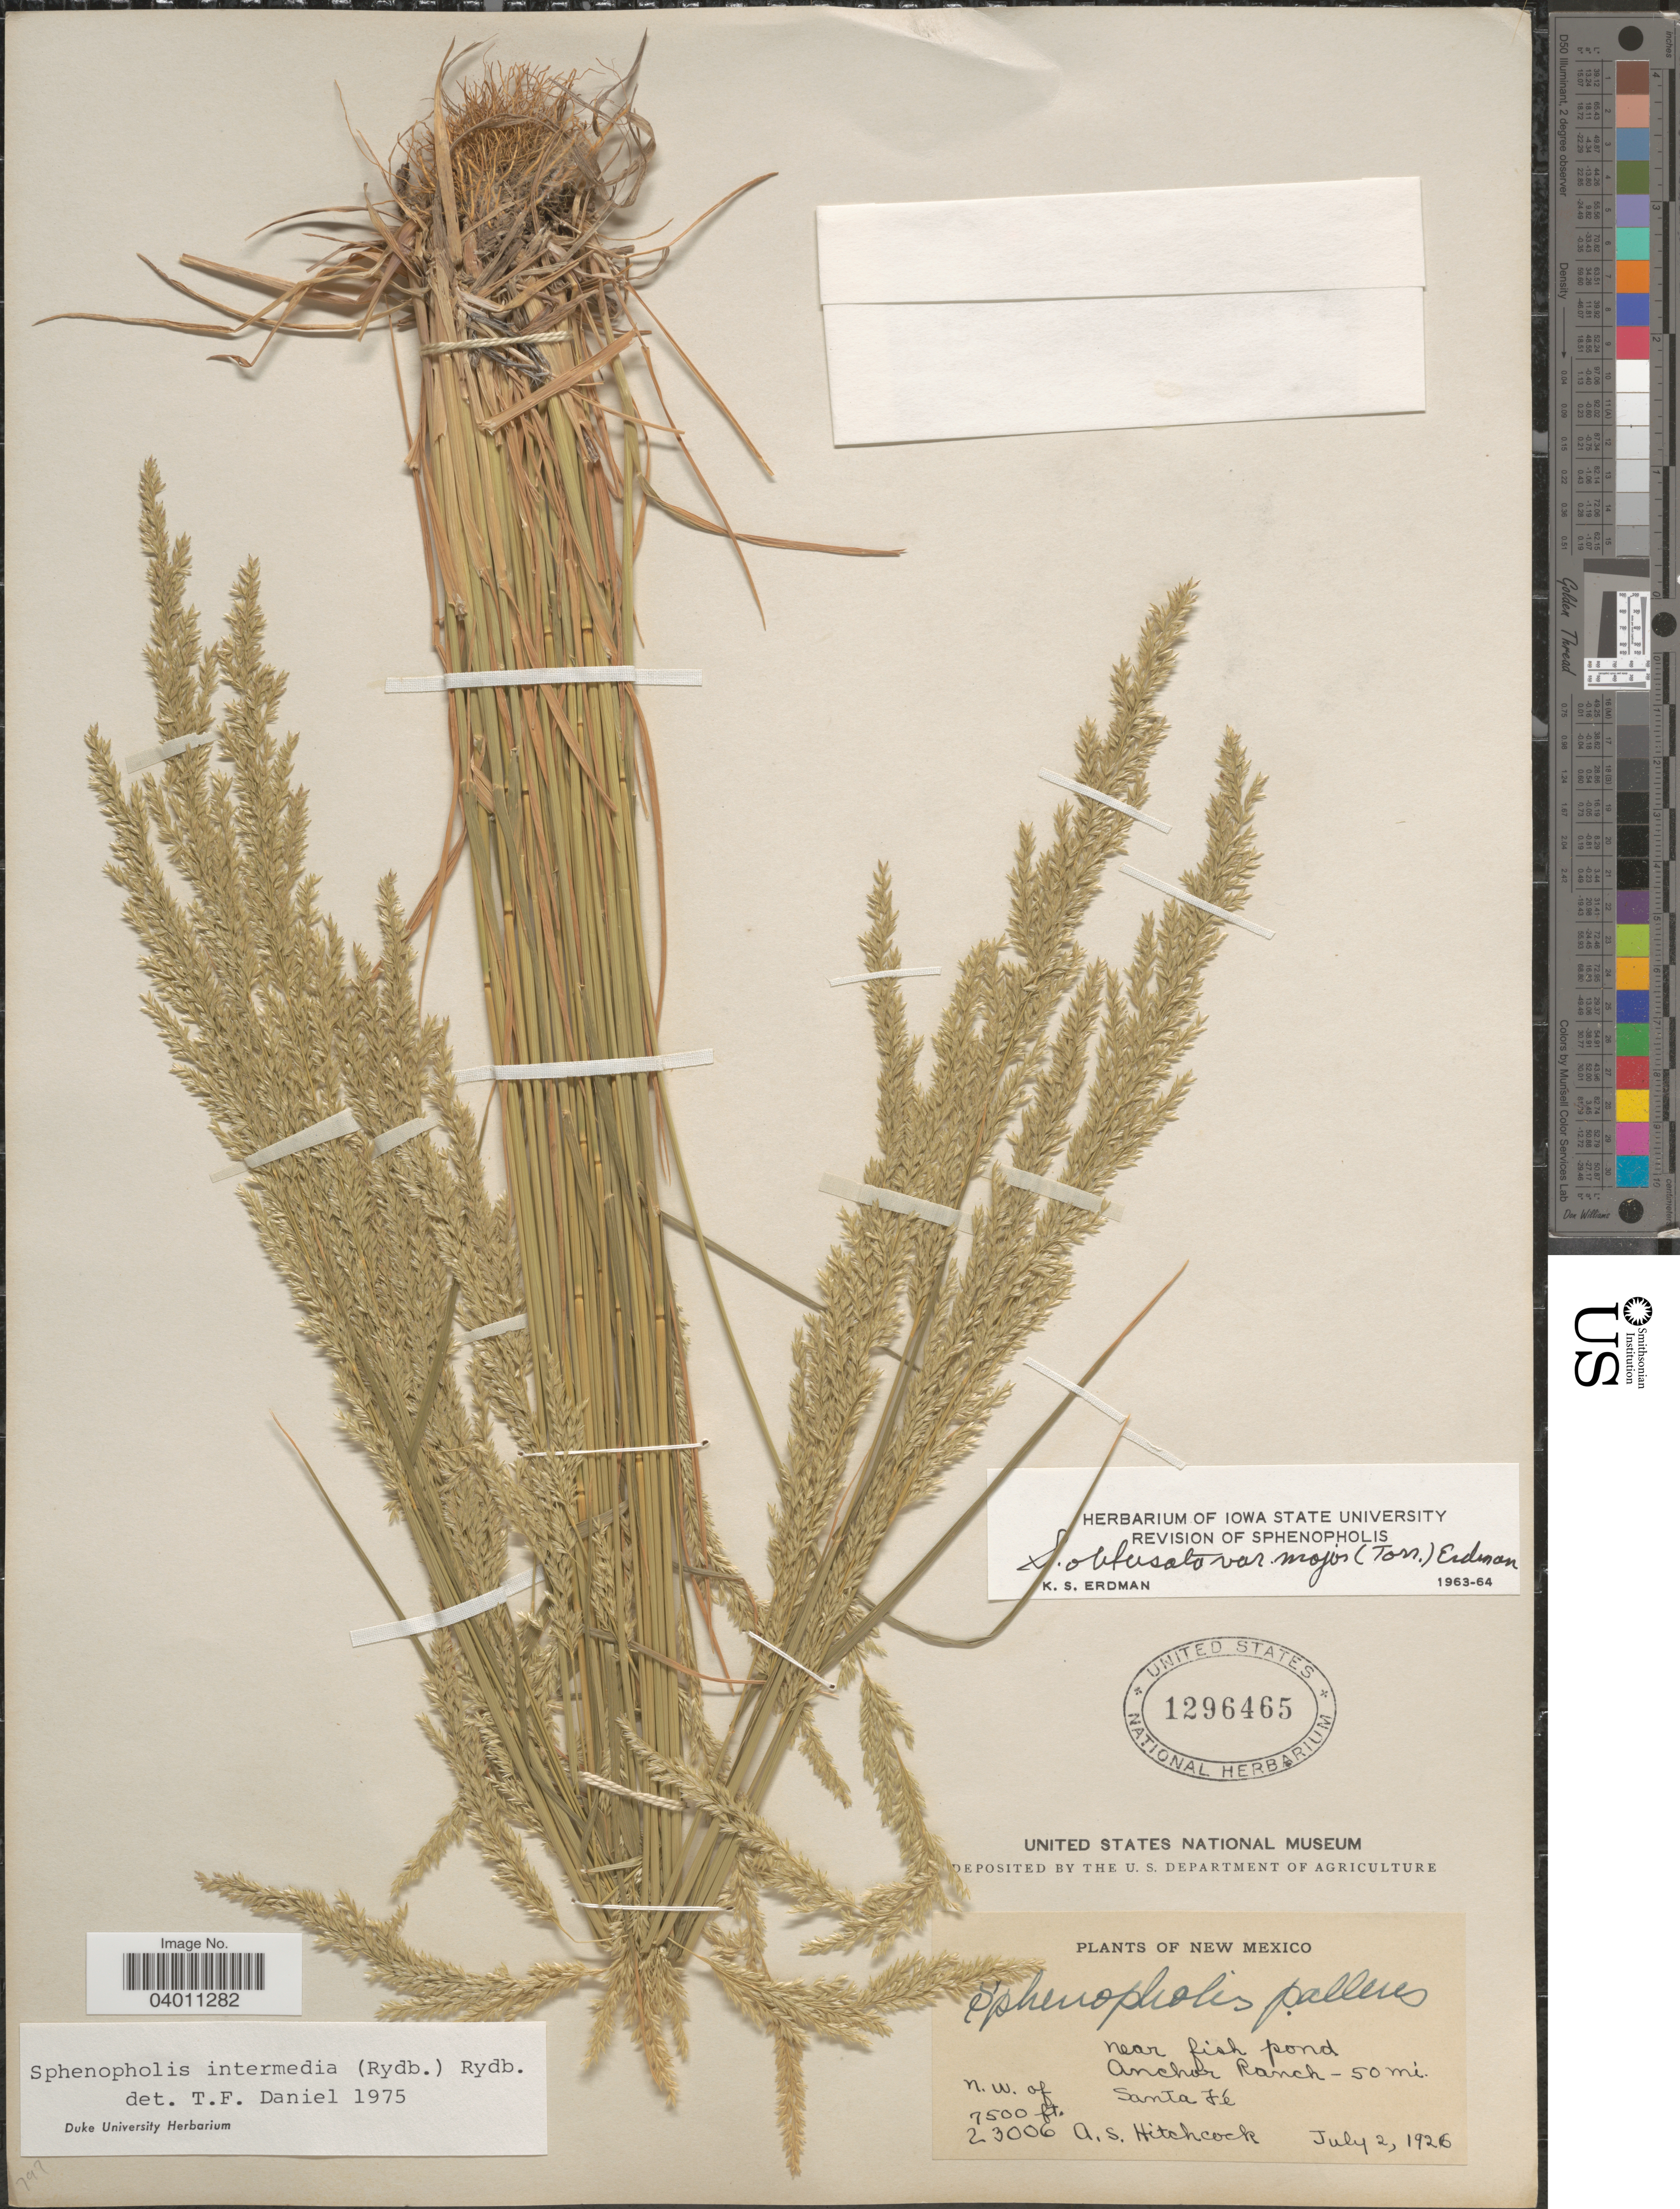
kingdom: Plantae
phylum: Tracheophyta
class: Liliopsida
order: Poales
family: Poaceae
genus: Sphenopholis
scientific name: Sphenopholis intermedia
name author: (Rydb.) Rydb.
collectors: A. S. Hitchcock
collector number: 23006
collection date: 1926-07-02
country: United States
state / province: New Mexico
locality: Near fish pond Anchor Ranch - 50 mi. N.W. of Santa Fé.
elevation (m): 2286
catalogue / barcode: US 1296465